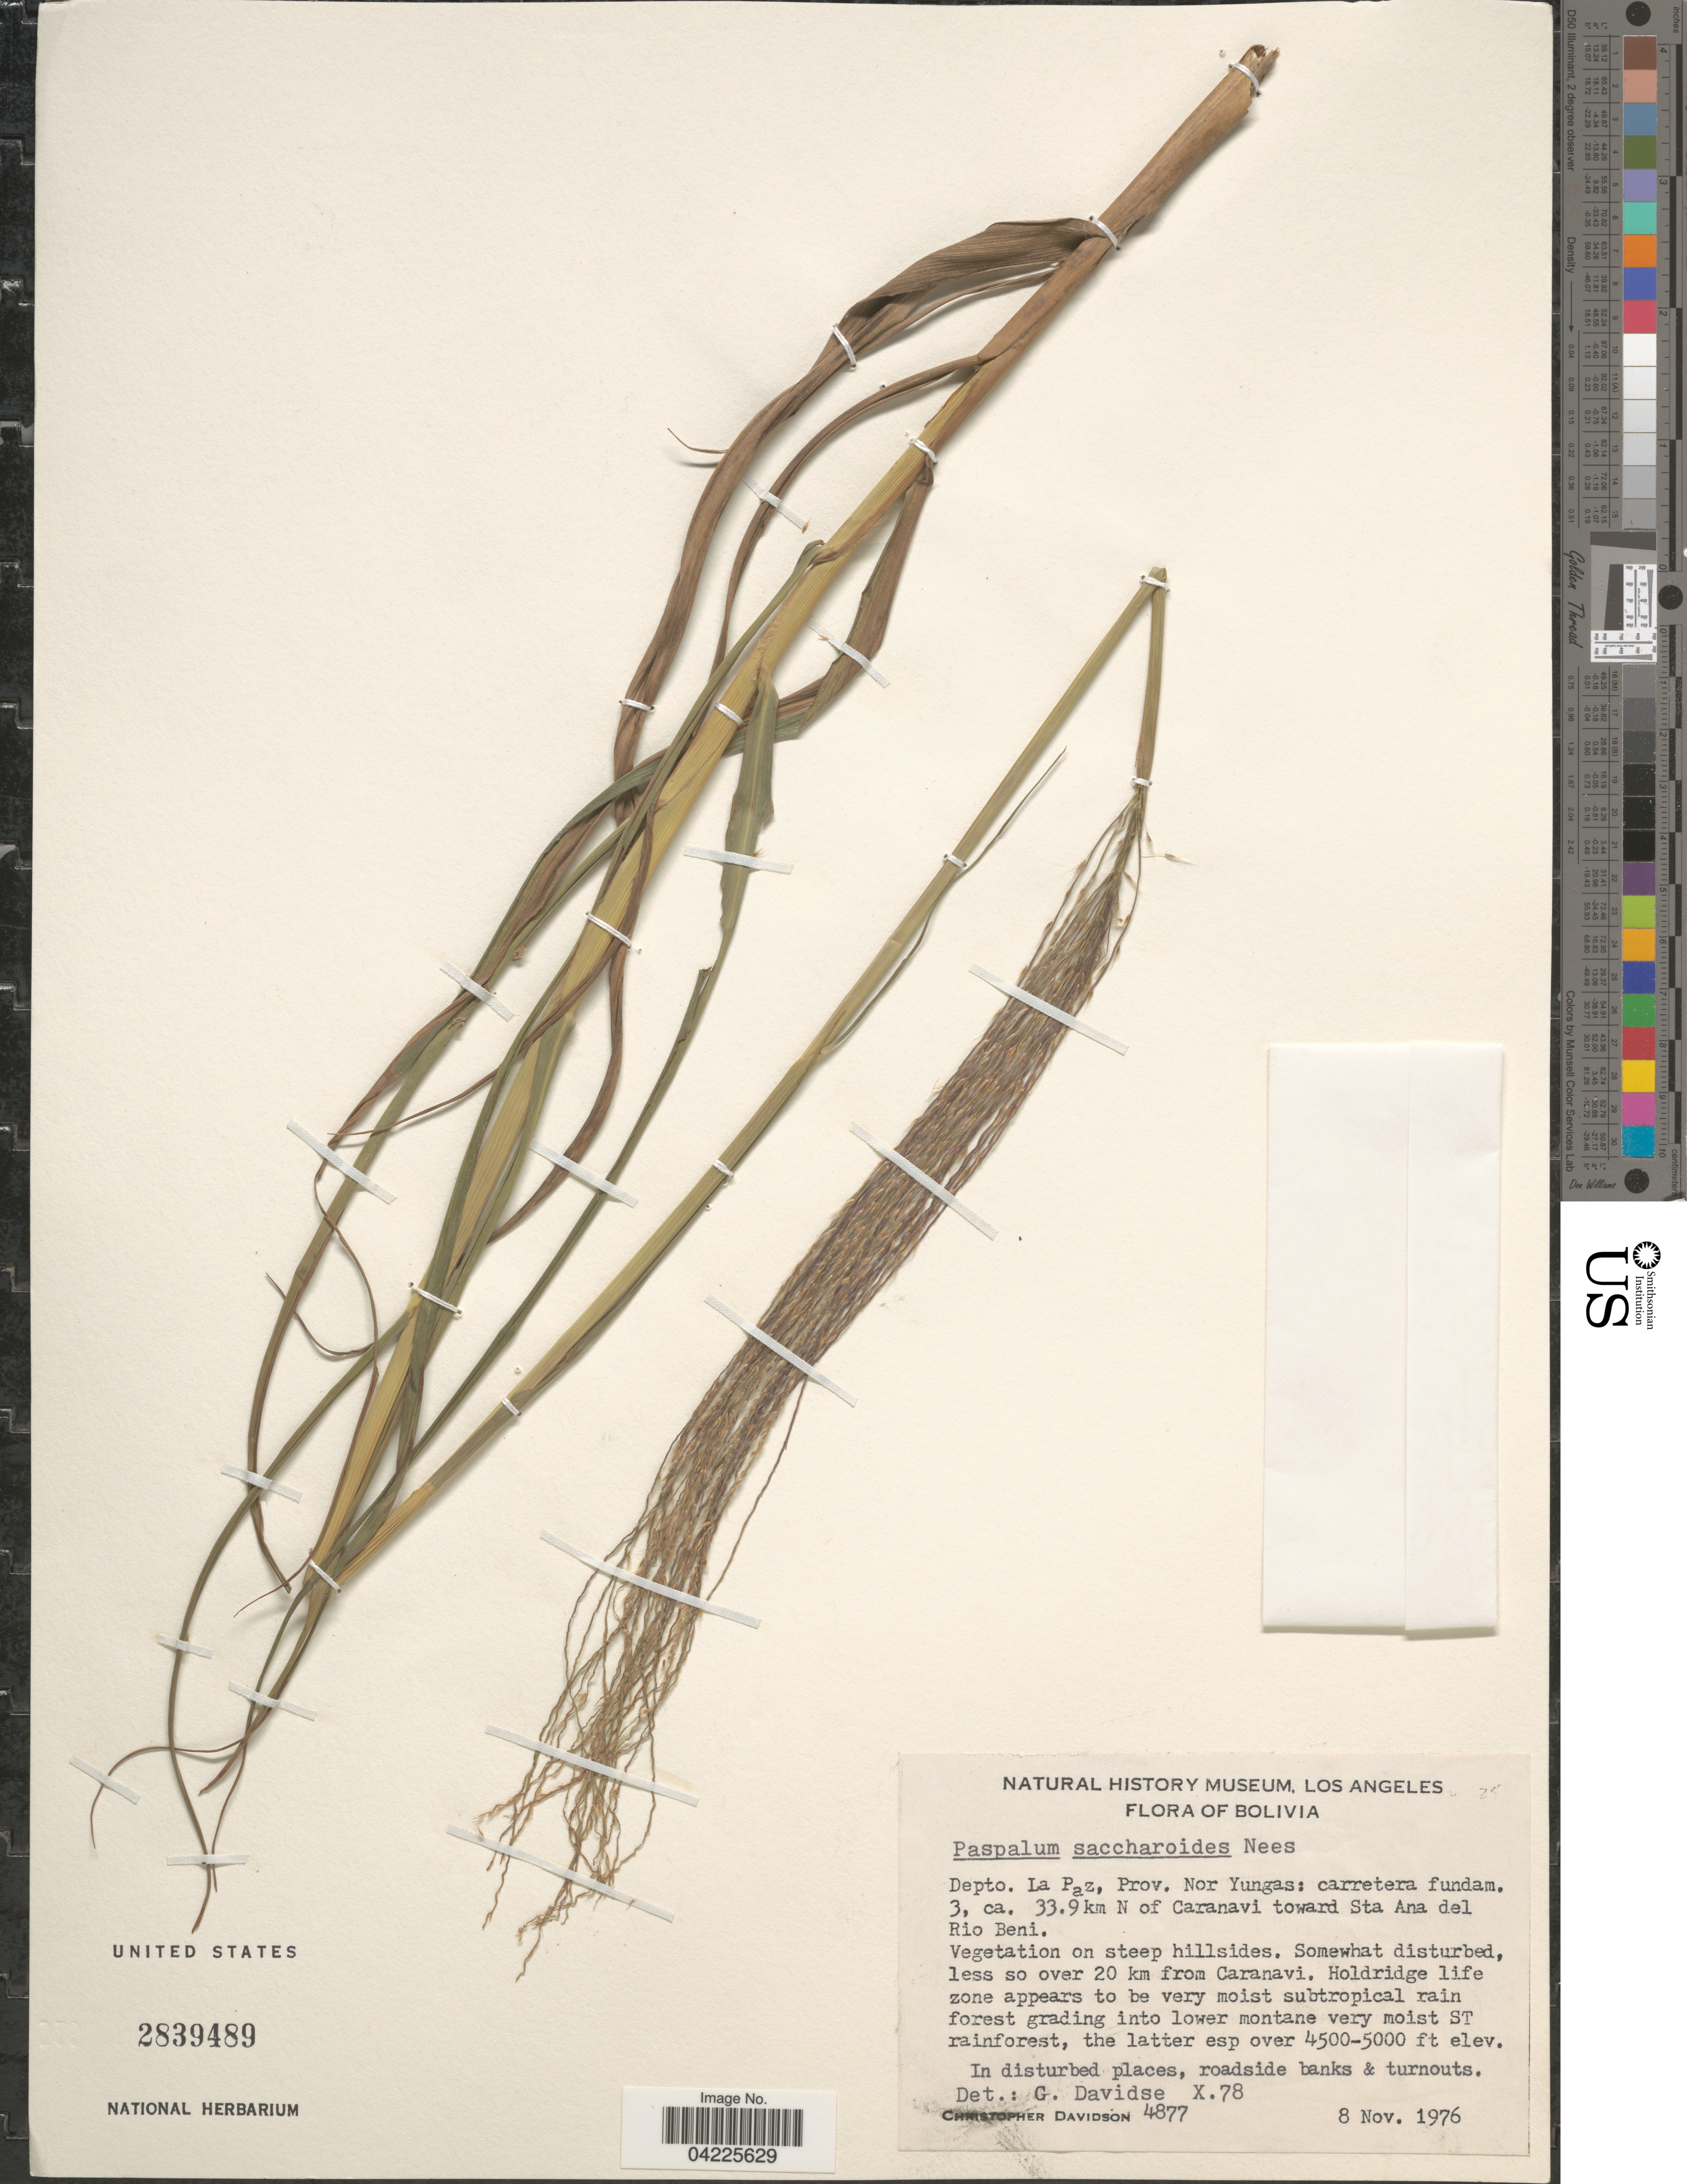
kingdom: Plantae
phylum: Tracheophyta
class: Liliopsida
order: Poales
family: Poaceae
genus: Paspalum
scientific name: Paspalum saccharoides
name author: Nees ex Trin.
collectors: C. Davidson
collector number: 4877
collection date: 1976-11-08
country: Bolivia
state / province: La Paz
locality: Depto. La Paz, Prov. Nor Yungas: carretera fundam. 3, ca. 33.9 km N of Caranavi toward Sta Ana del Rio Beni. Less so over 20 km from Caranavi.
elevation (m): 1372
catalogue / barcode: US 2839489